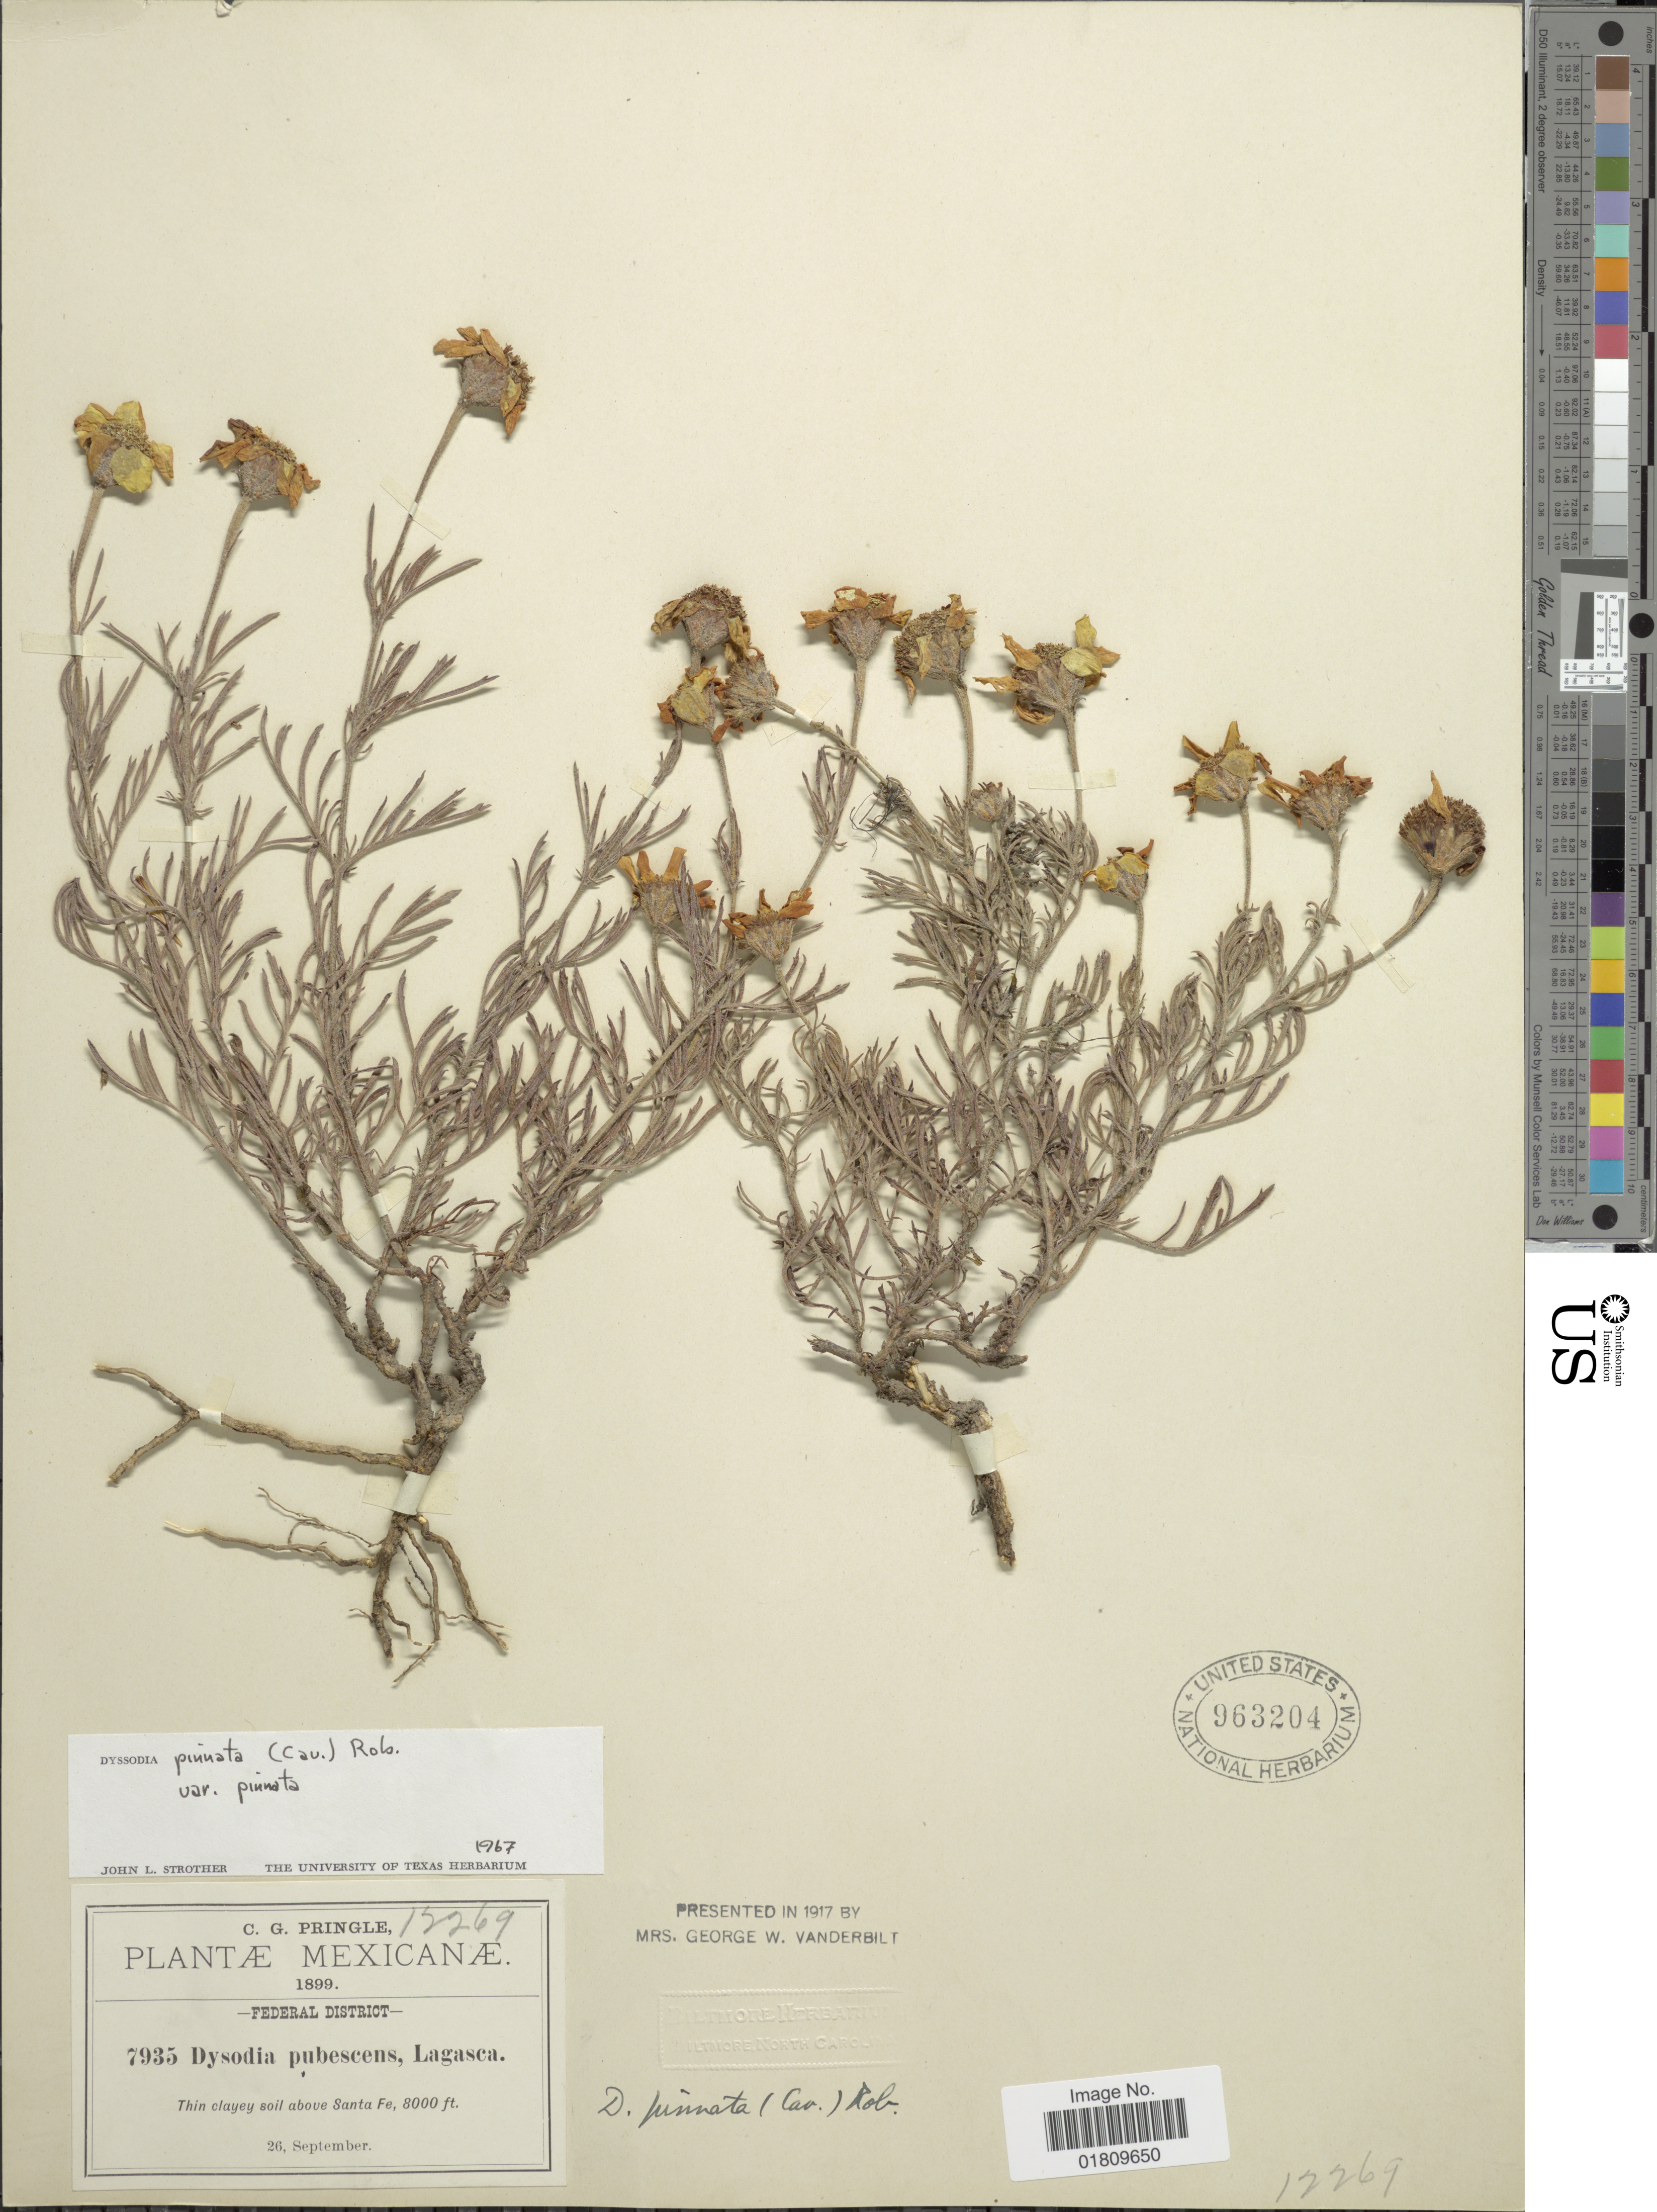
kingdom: Plantae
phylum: Tracheophyta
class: Magnoliopsida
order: Asterales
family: Asteraceae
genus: Dyssodia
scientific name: Dyssodia pinnata var. pinnata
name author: (Cav.) B.L. Rob.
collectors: C. G. Pringle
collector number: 7935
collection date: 1899-09-26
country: Mexico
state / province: Distrito Federal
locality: Thin clayey soil above Santa Fe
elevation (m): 2438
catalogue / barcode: US 963204